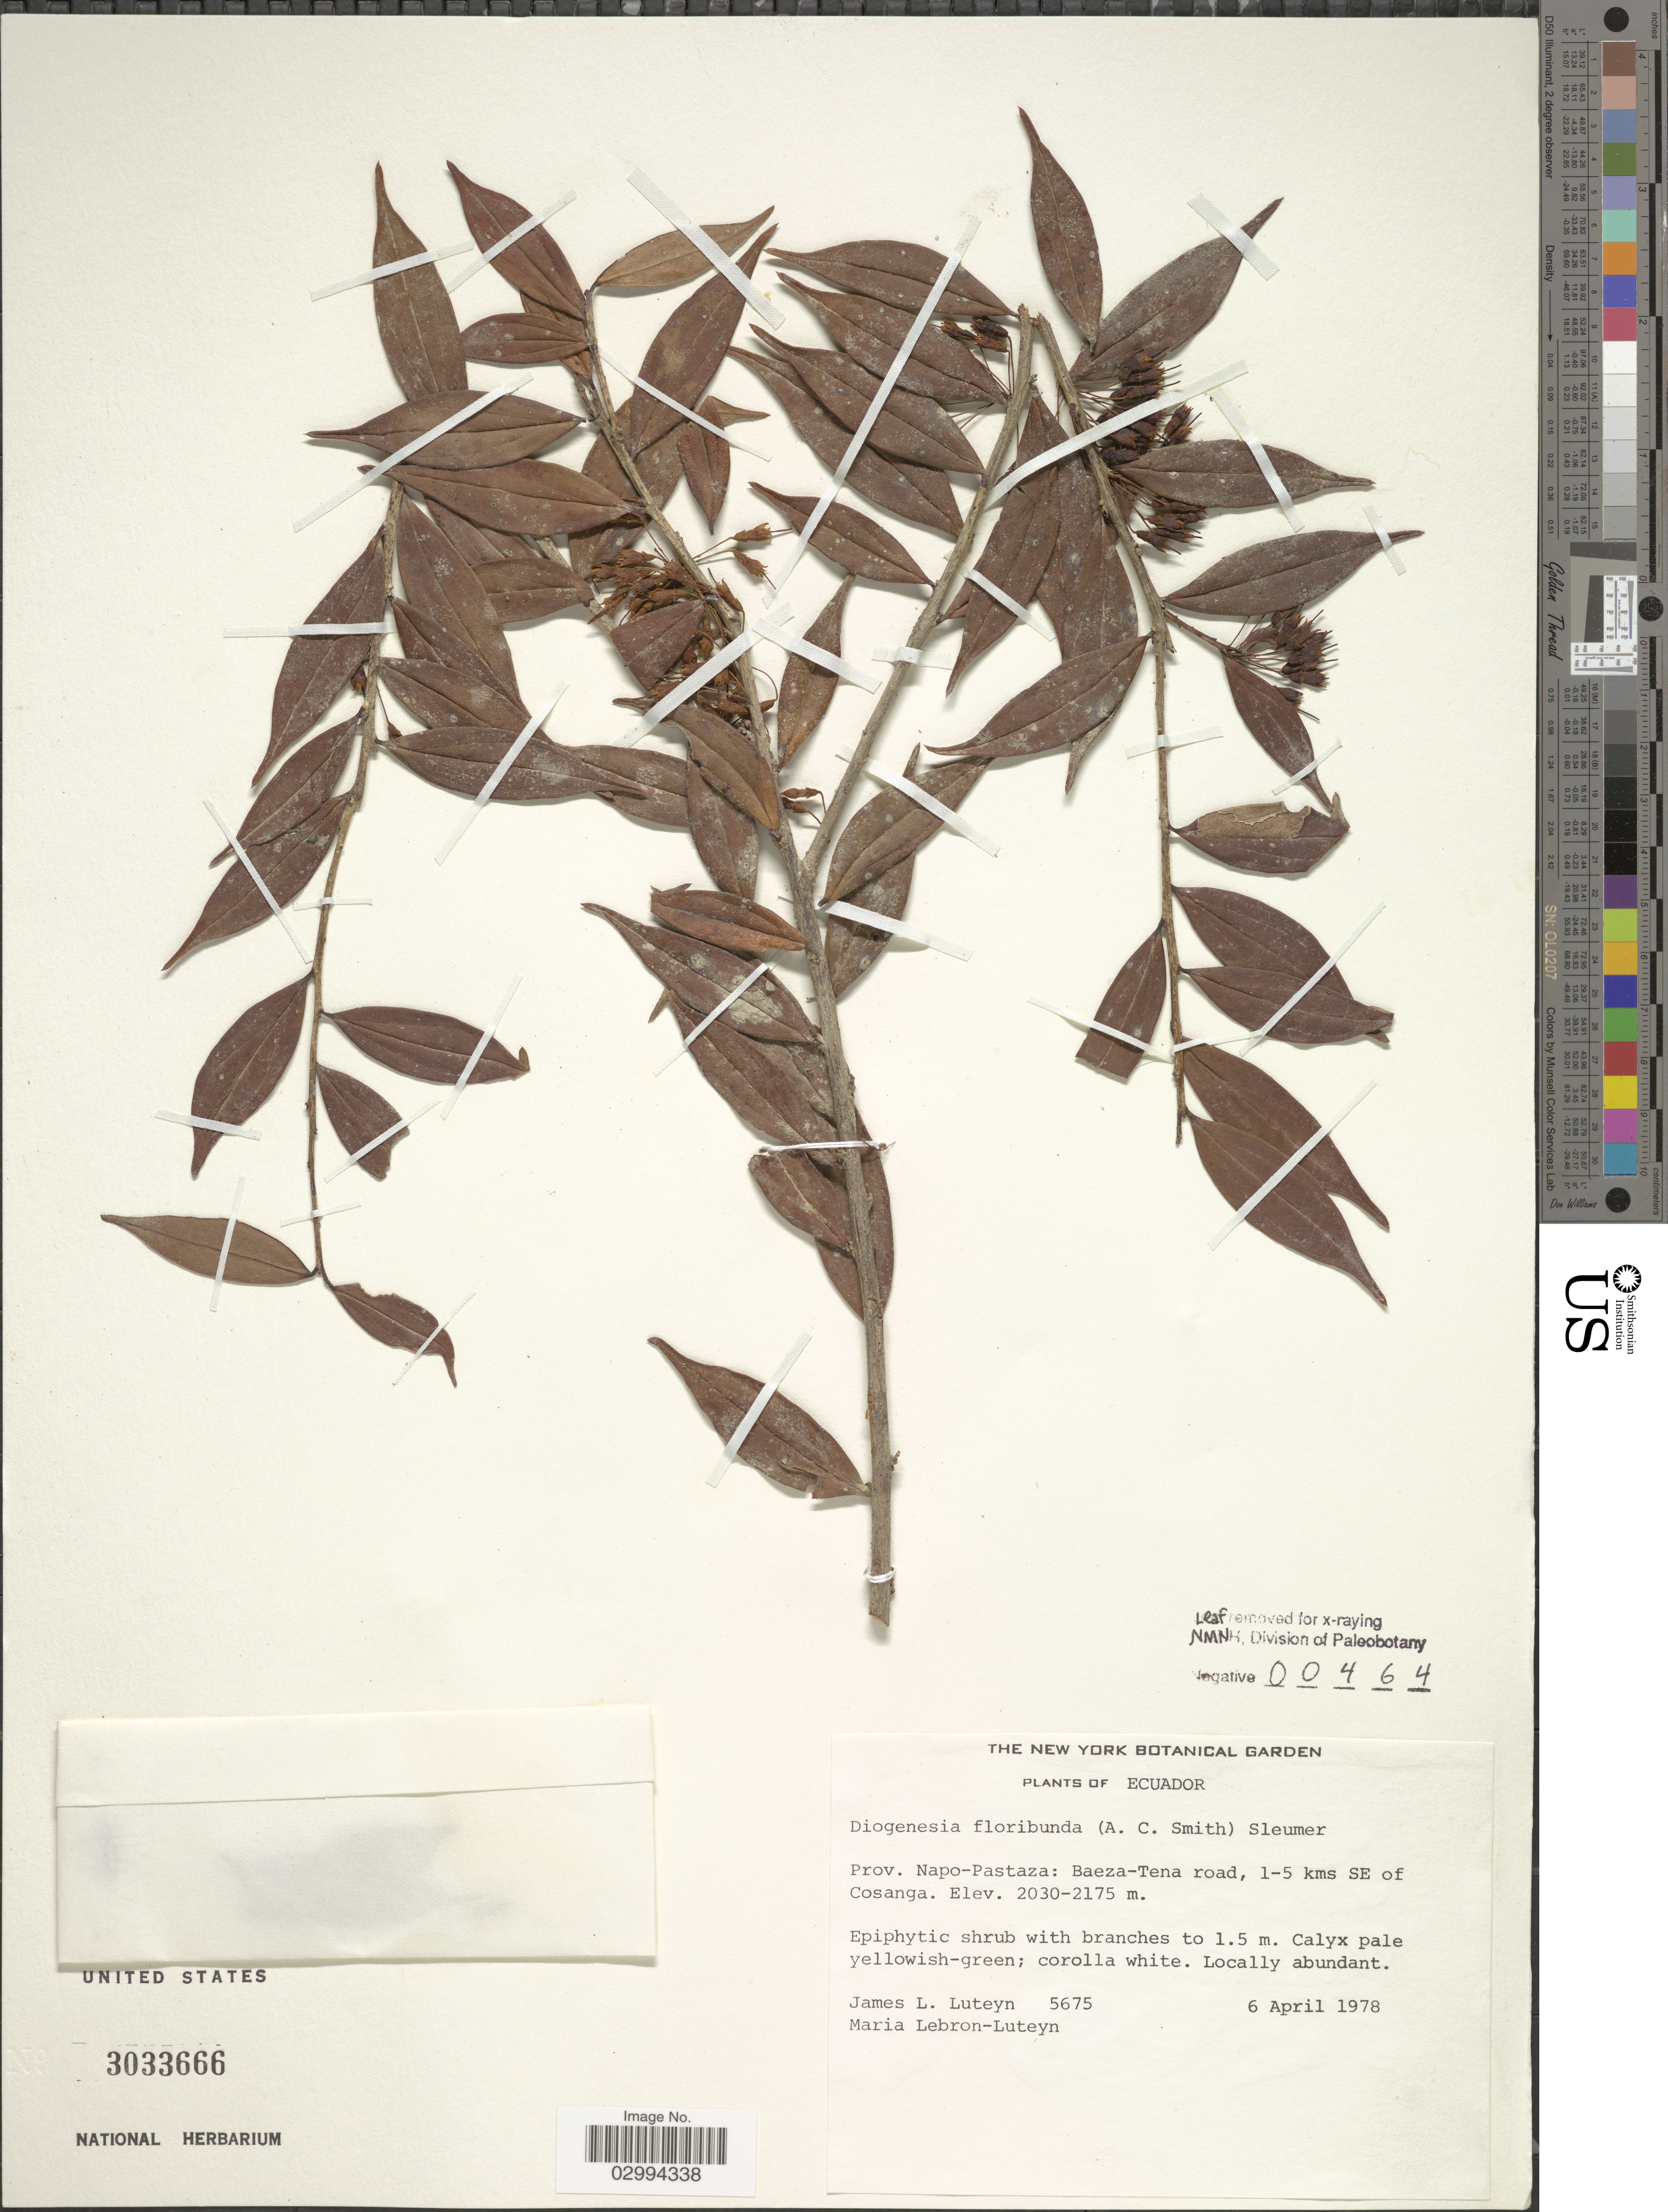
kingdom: Plantae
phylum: Tracheophyta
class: Magnoliopsida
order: Ericales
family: Ericaceae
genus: Diogenesia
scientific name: Diogenesia floribunda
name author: (A.C. Sm.) Sleumer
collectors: J. L. Luteyn & M. L. Lebrón-Luteyn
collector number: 5675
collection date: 1978-04-06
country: Ecuador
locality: Prov. Napo-Pastaza: Baeza-Tena road, 1.5 kms SE of Cosanga.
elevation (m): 2030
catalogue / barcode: US 3033666